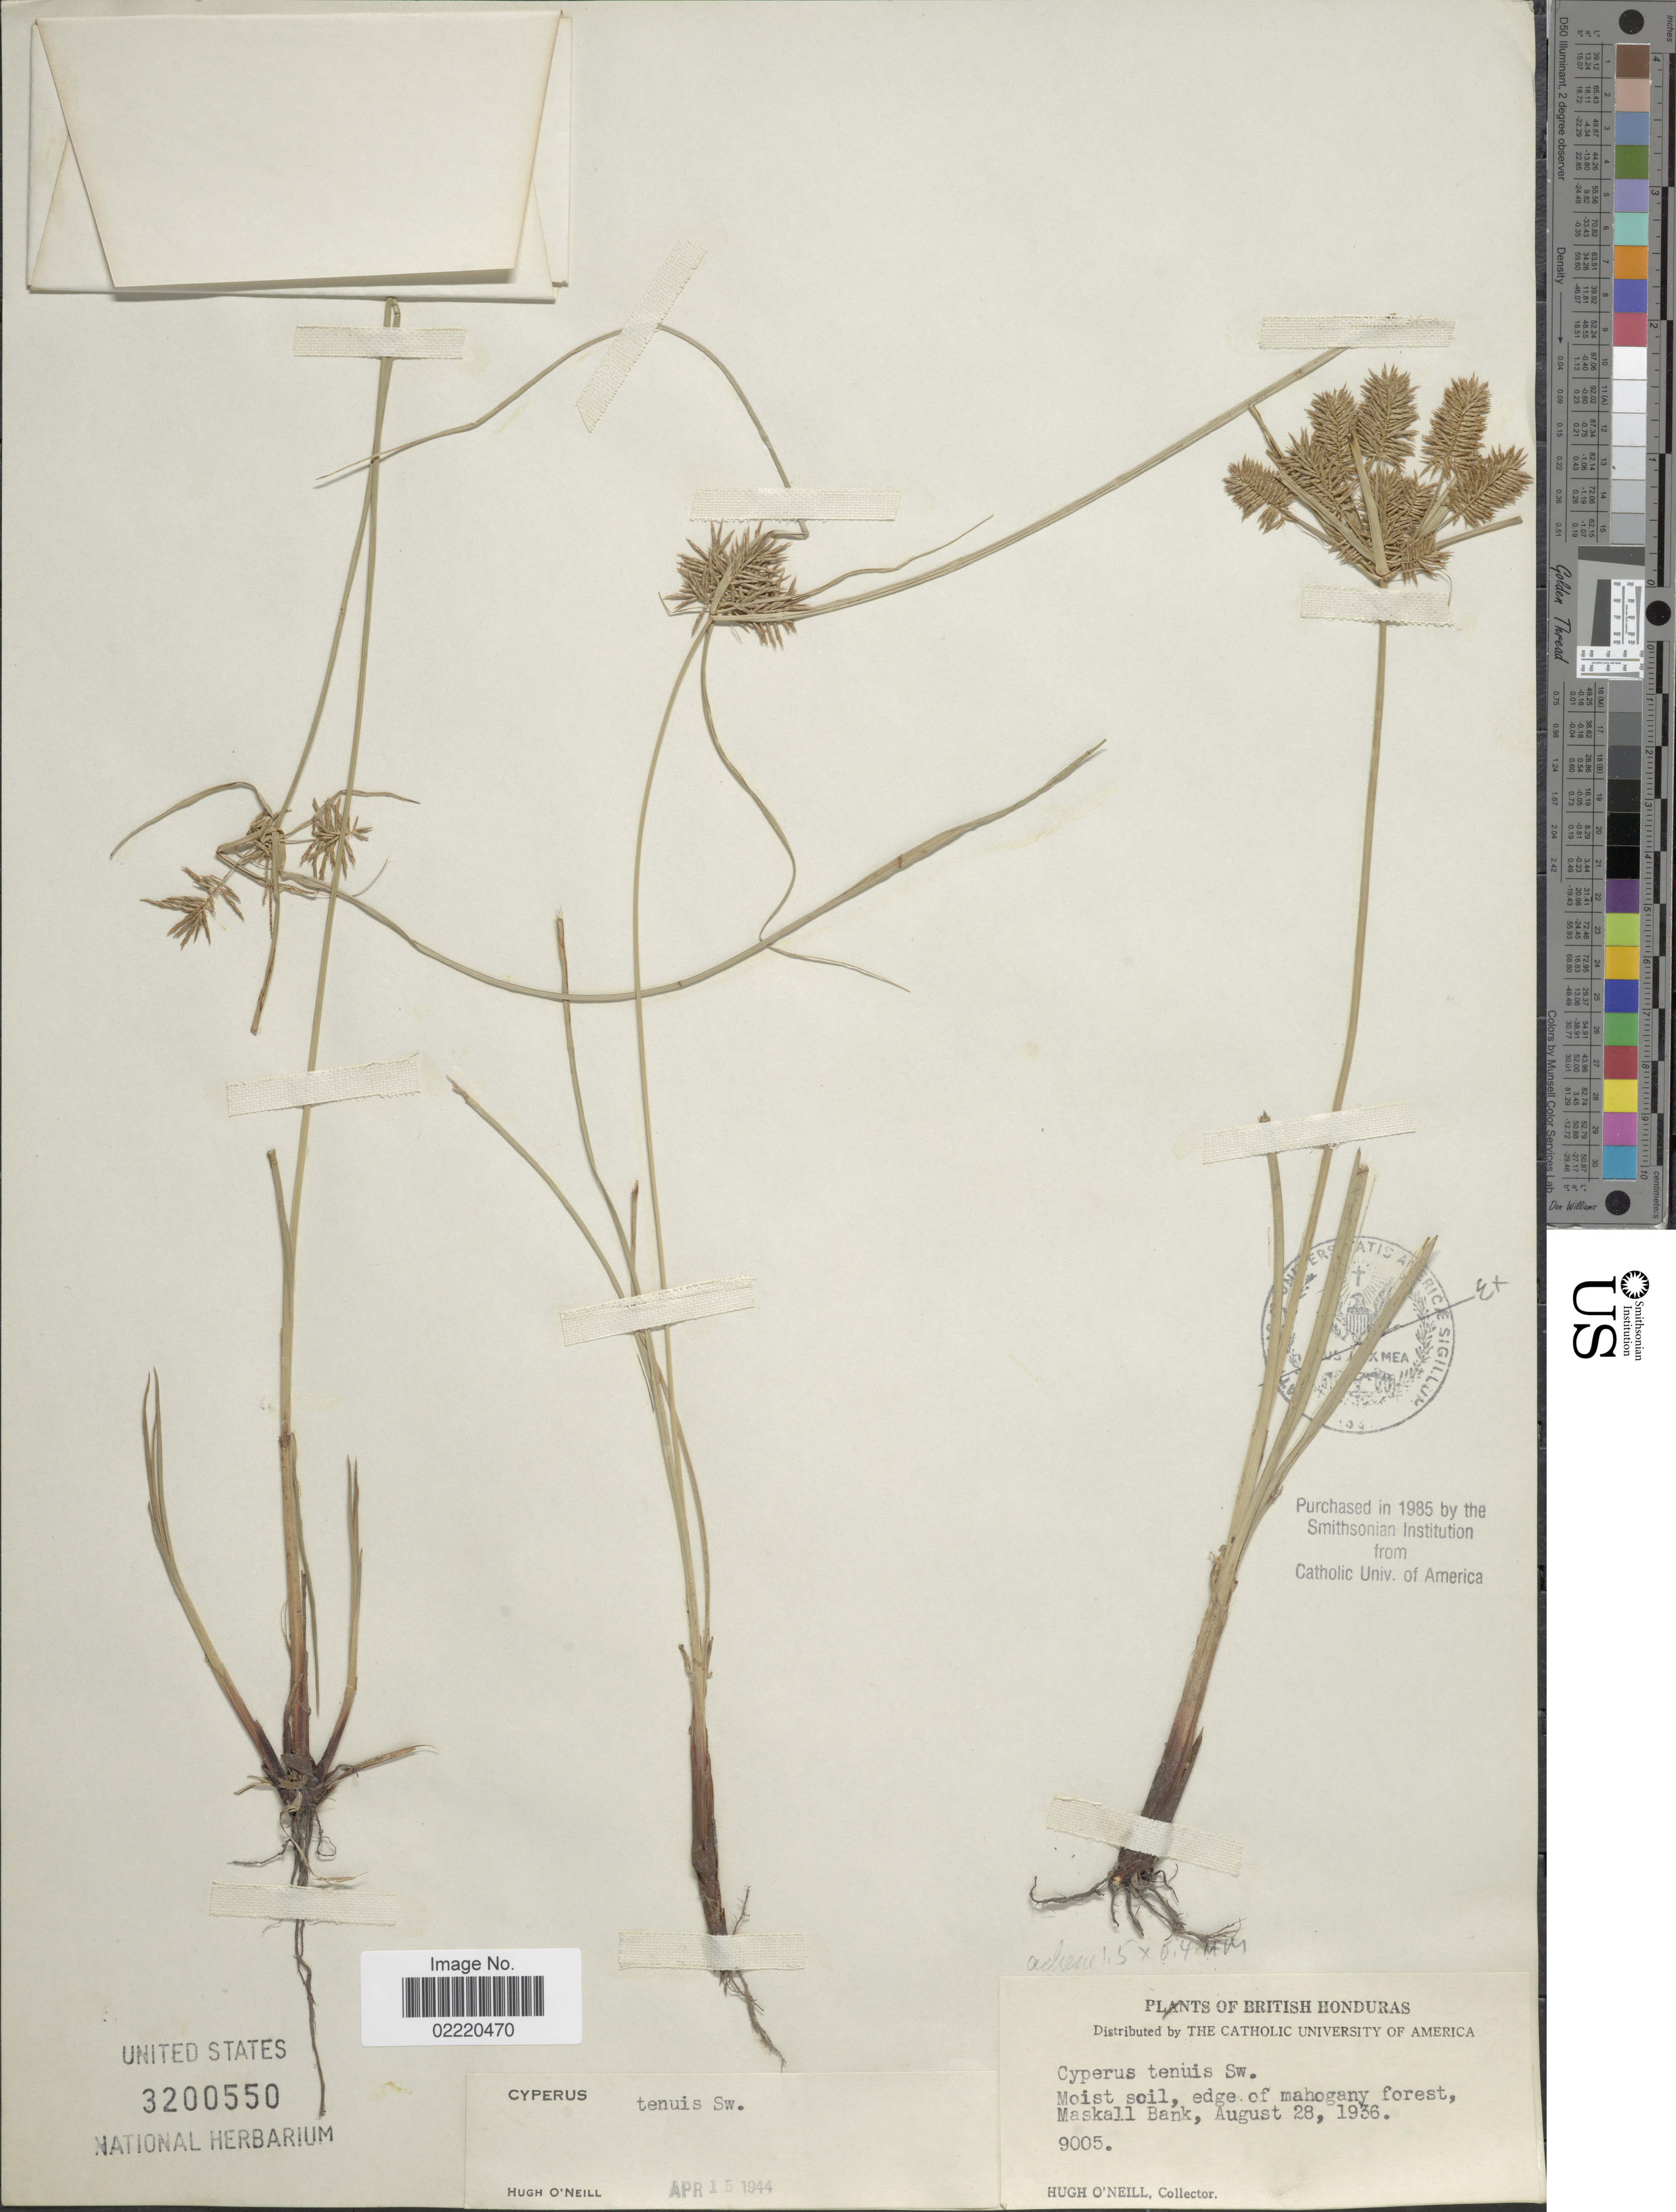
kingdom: Plantae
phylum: Tracheophyta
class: Liliopsida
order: Poales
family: Cyperaceae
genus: Cyperus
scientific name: Cyperus tenuis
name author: Sw.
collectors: H. O'Neill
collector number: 9005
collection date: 1936-08-28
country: Belize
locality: British Honduras, moist soil, edge of mahogany forest, Maskall Bank.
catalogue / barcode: US 3200550